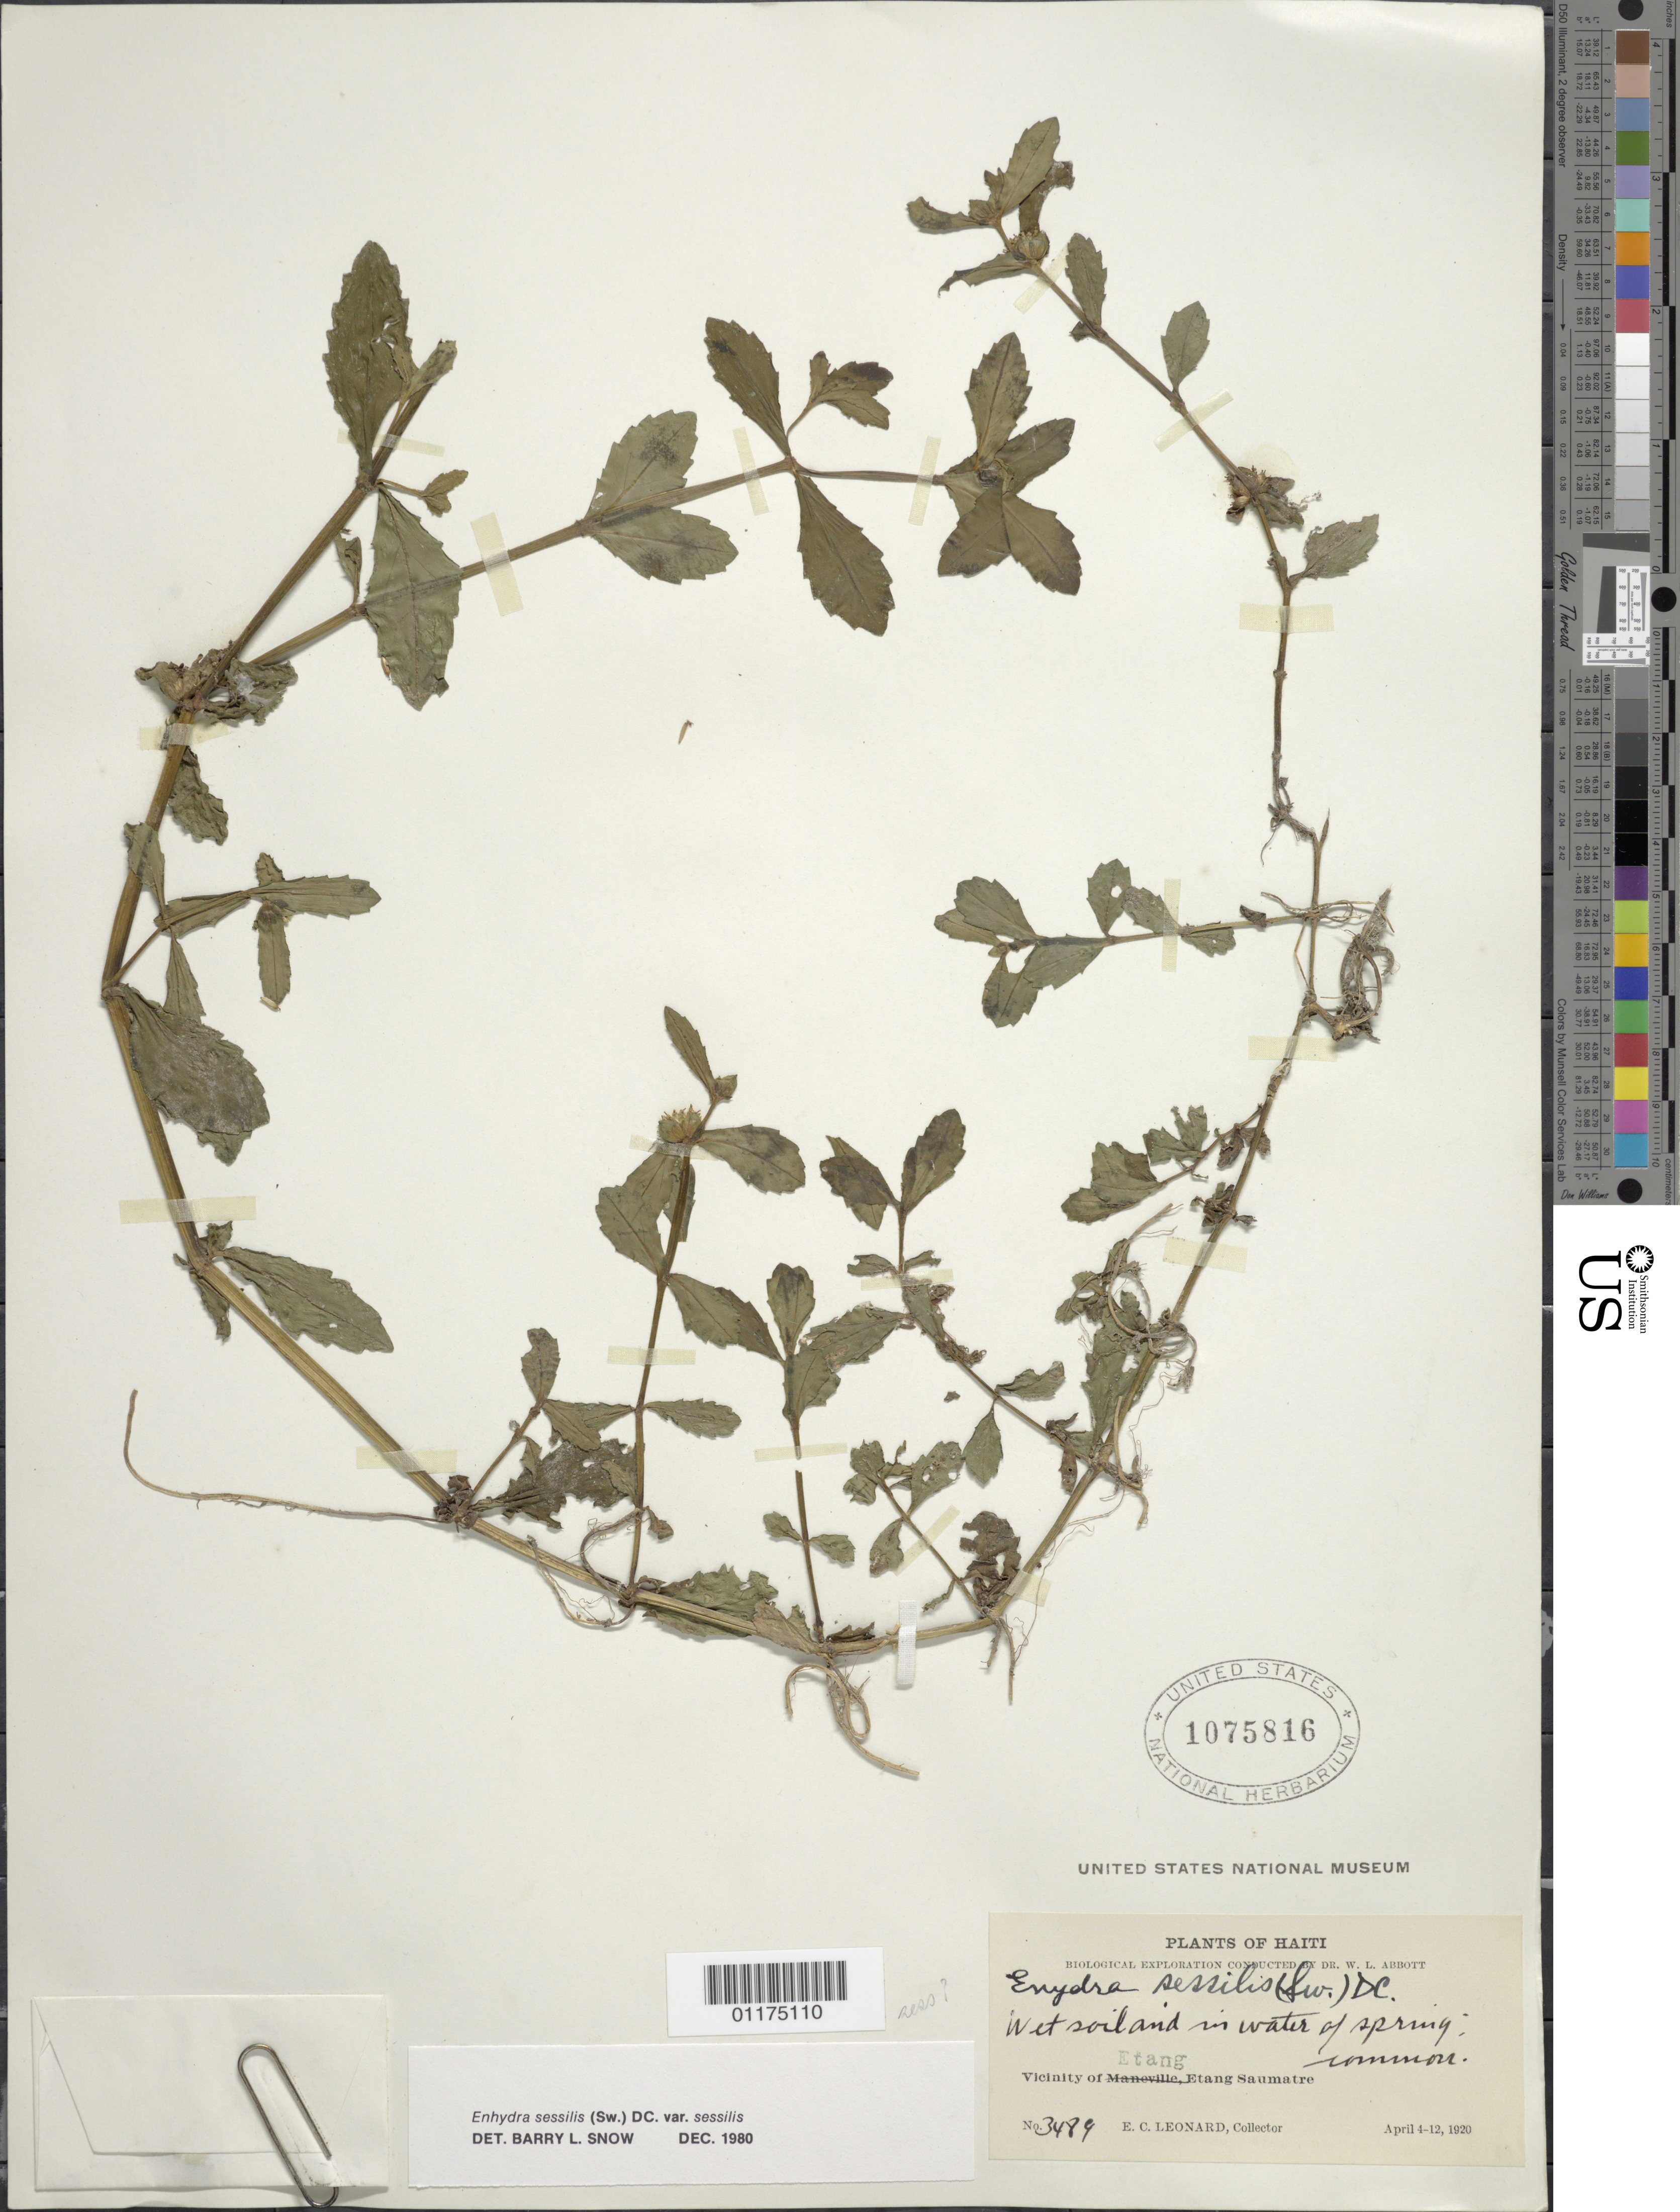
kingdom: Plantae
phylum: Tracheophyta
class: Magnoliopsida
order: Asterales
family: Asteraceae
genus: Enhydra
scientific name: Enhydra sessilis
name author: (Sw.) DC.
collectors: E. C. Leonard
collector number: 3489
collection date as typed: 04 Apr 1920 to 12 Apr 1920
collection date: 1920-04-04/1920-04-12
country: Haiti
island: Hispaniola I.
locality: Vicinity of Etang, Etang Saumatre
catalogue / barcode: US 1075816